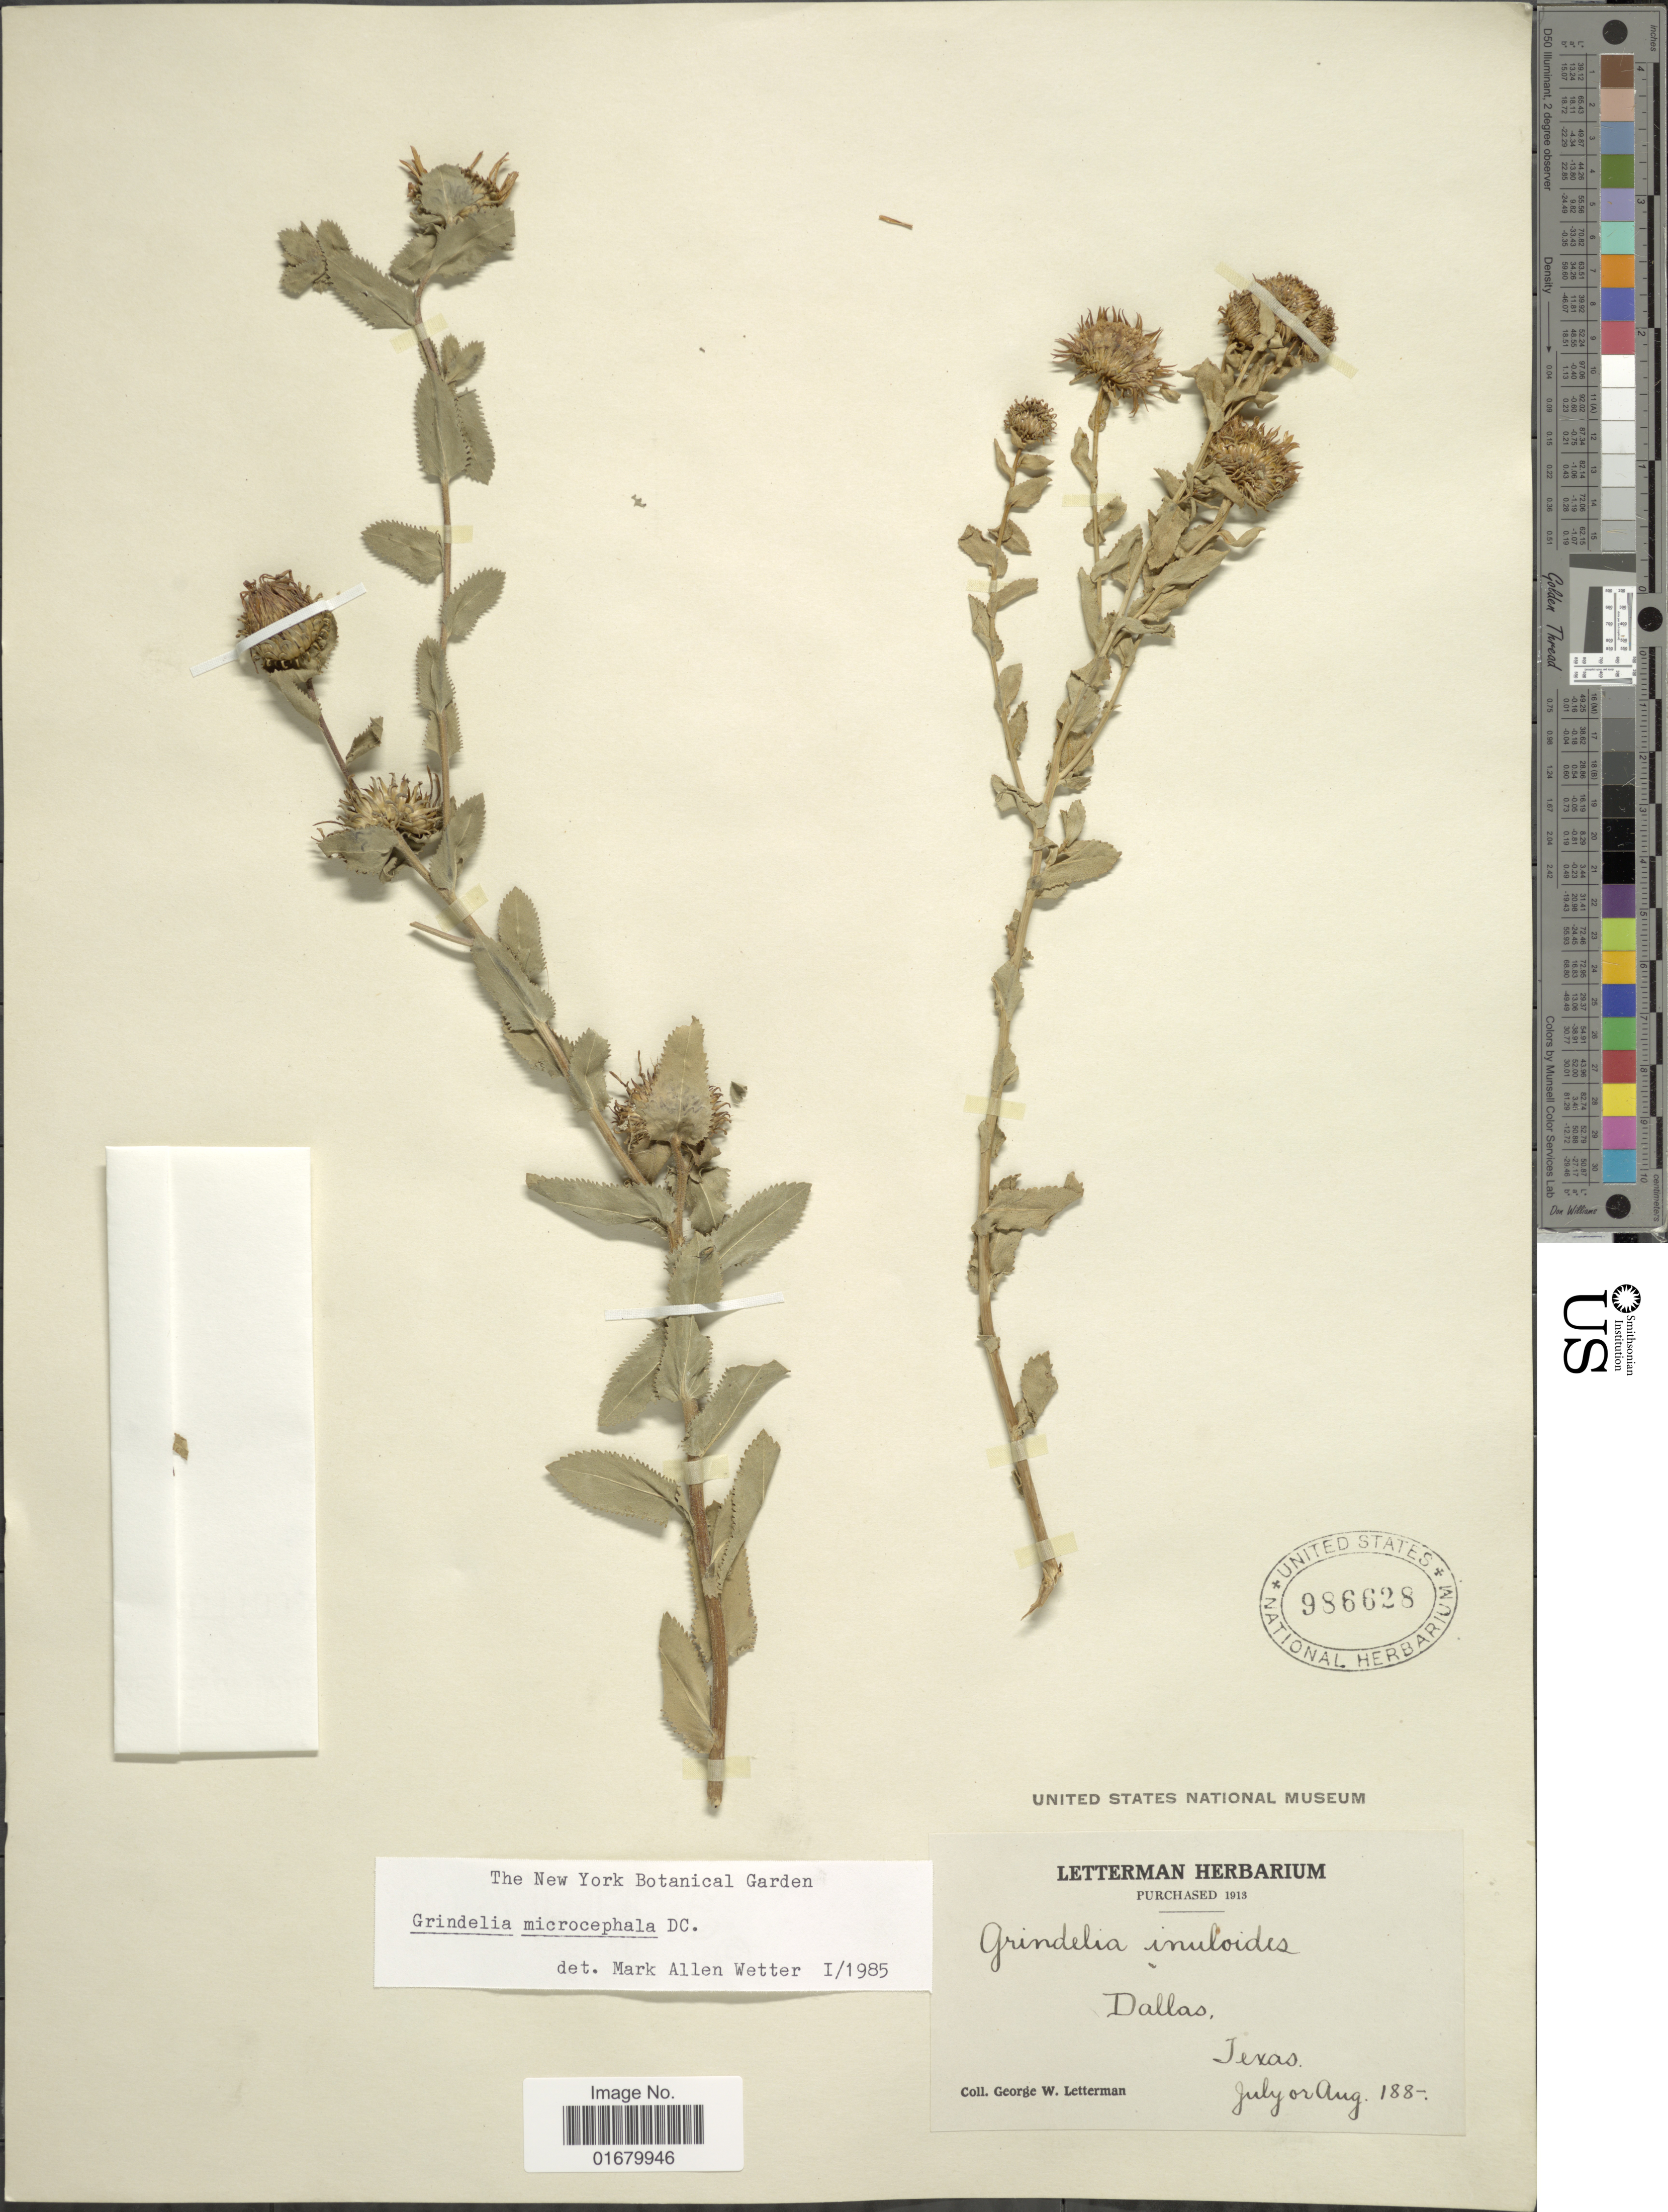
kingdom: Plantae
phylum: Tracheophyta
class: Magnoliopsida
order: Asterales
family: Asteraceae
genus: Grindelia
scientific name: Grindelia microcephala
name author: DC.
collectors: G. W. Letterman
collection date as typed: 188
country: United States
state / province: Texas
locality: Dallas.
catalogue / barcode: US 986628